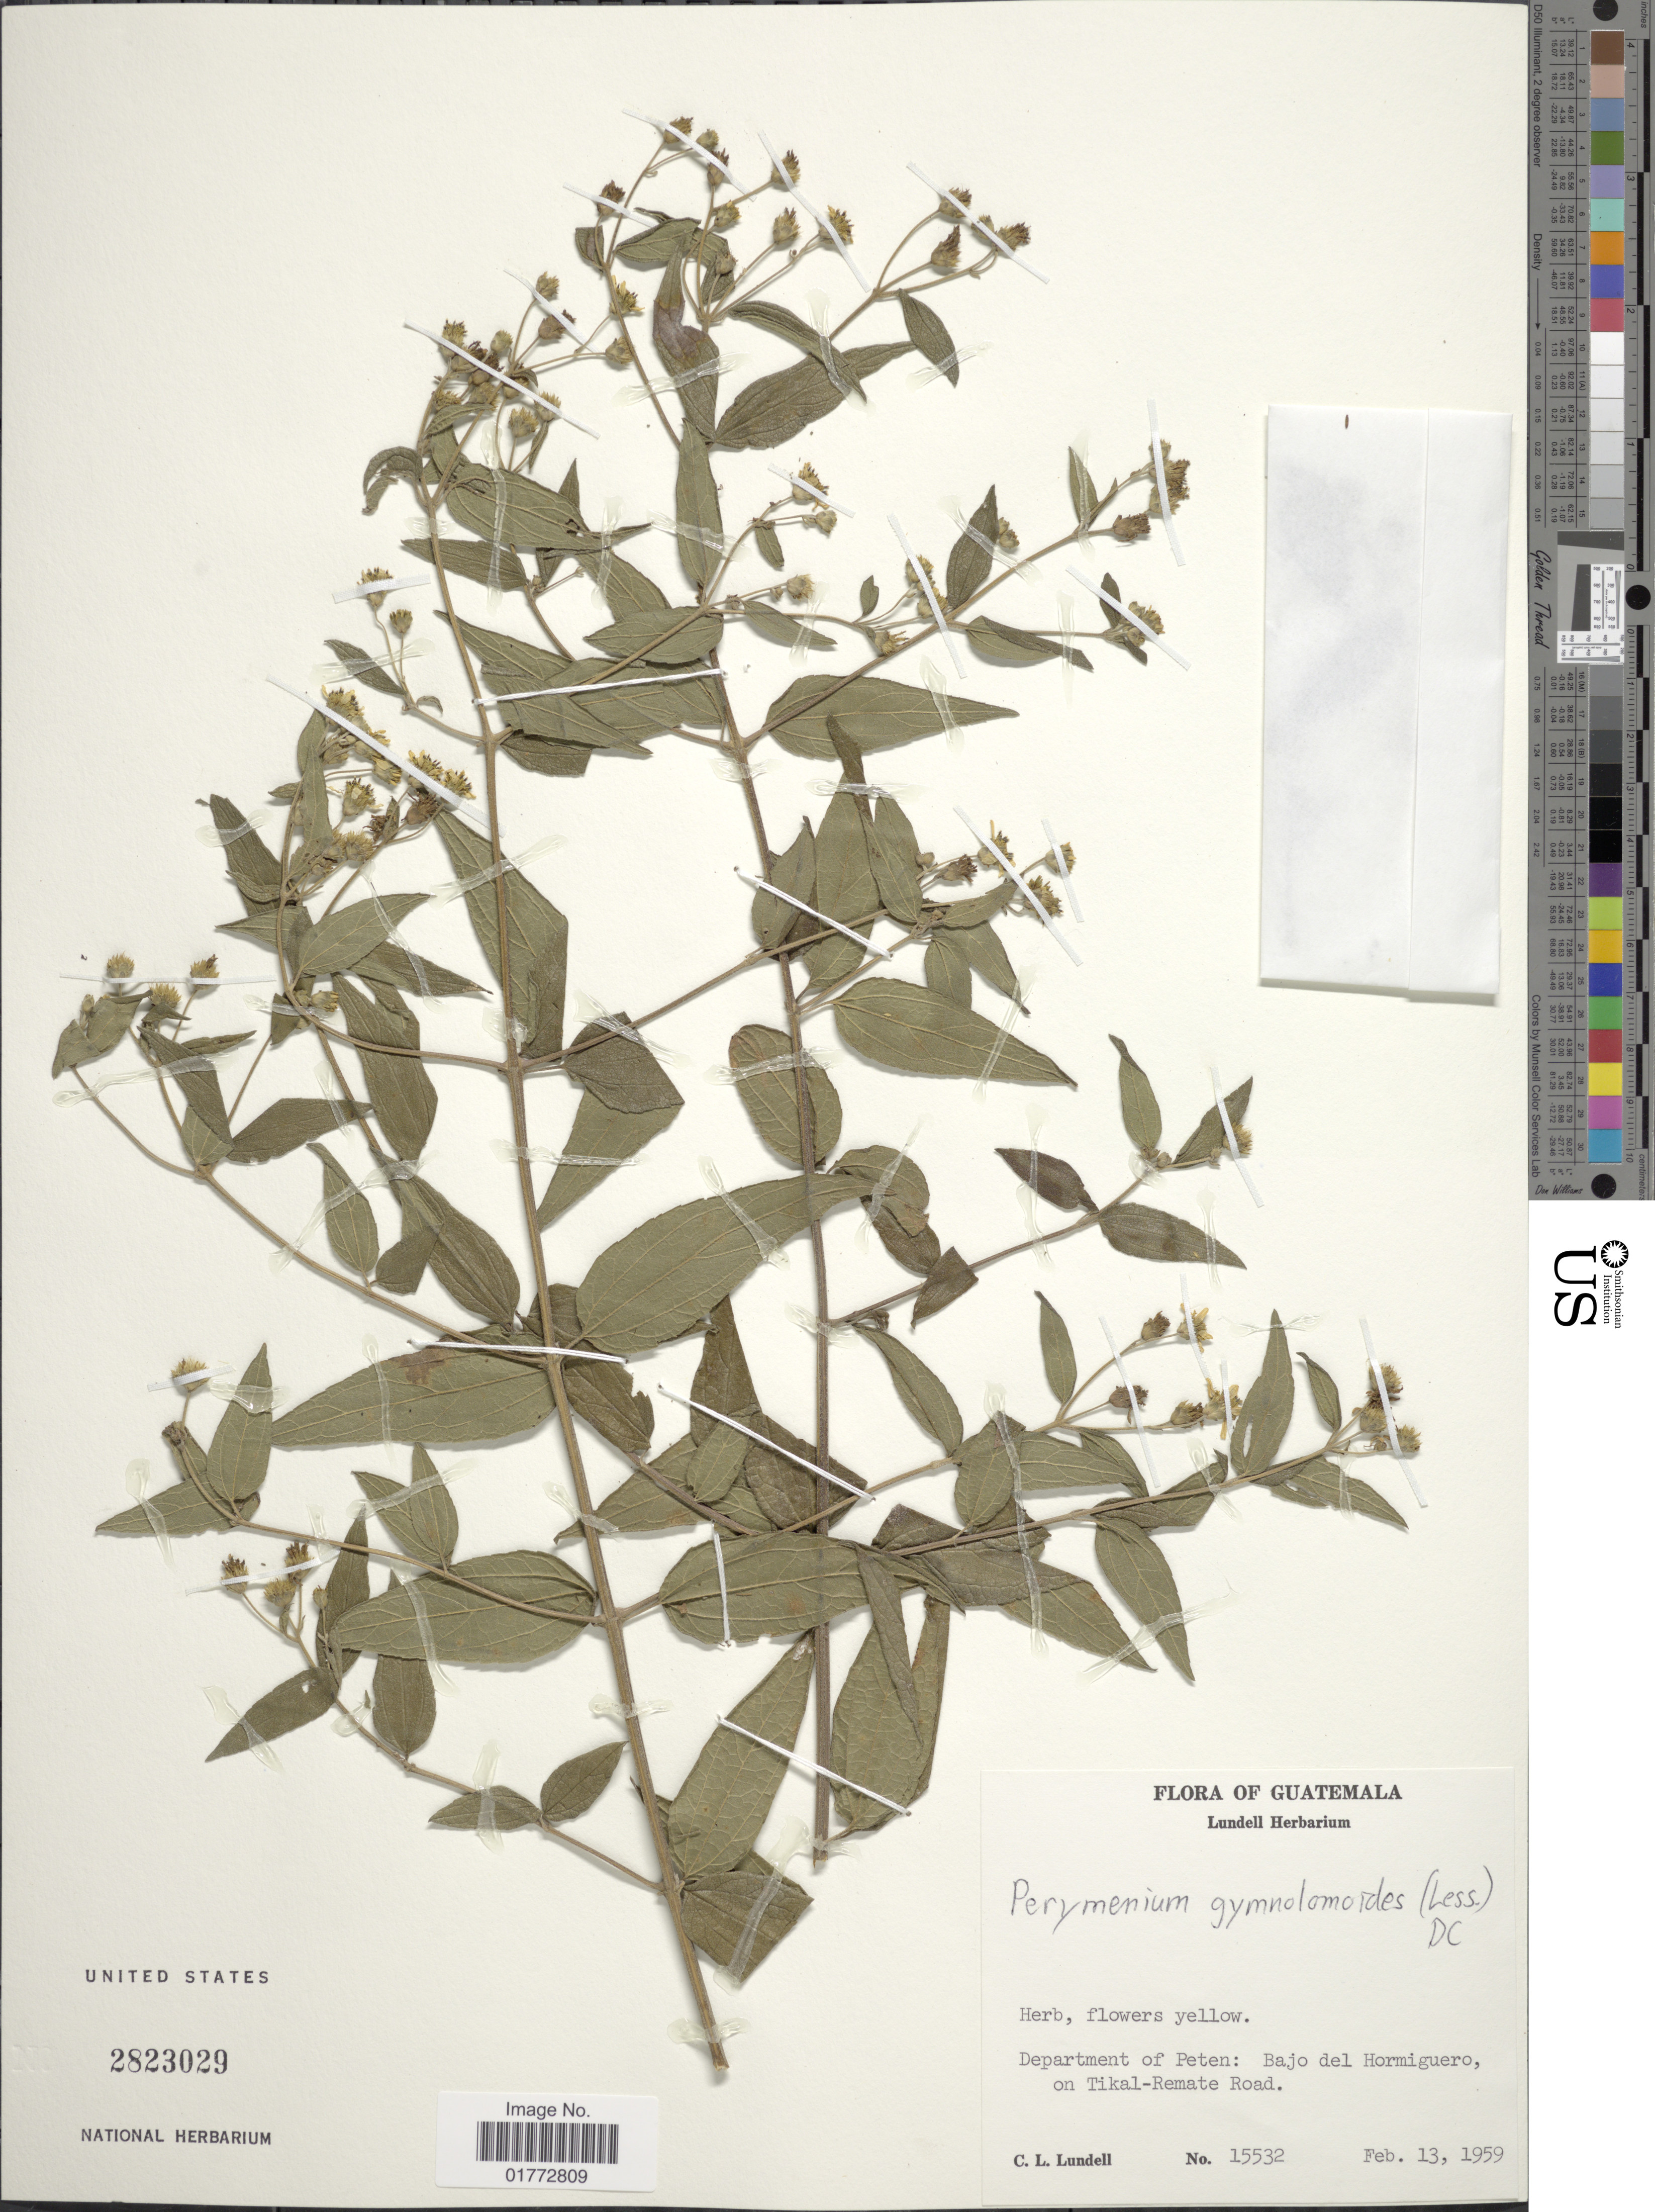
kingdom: Plantae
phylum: Tracheophyta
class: Magnoliopsida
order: Asterales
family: Asteraceae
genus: Perymenium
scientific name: Perymenium gymnolomoides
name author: (Less.) DC.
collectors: C. L. Lundell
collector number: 15532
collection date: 1959-02-13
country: Guatemala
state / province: El Petén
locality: Bajo del Hormiguero, on Tikal-Remate Road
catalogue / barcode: US 2823029